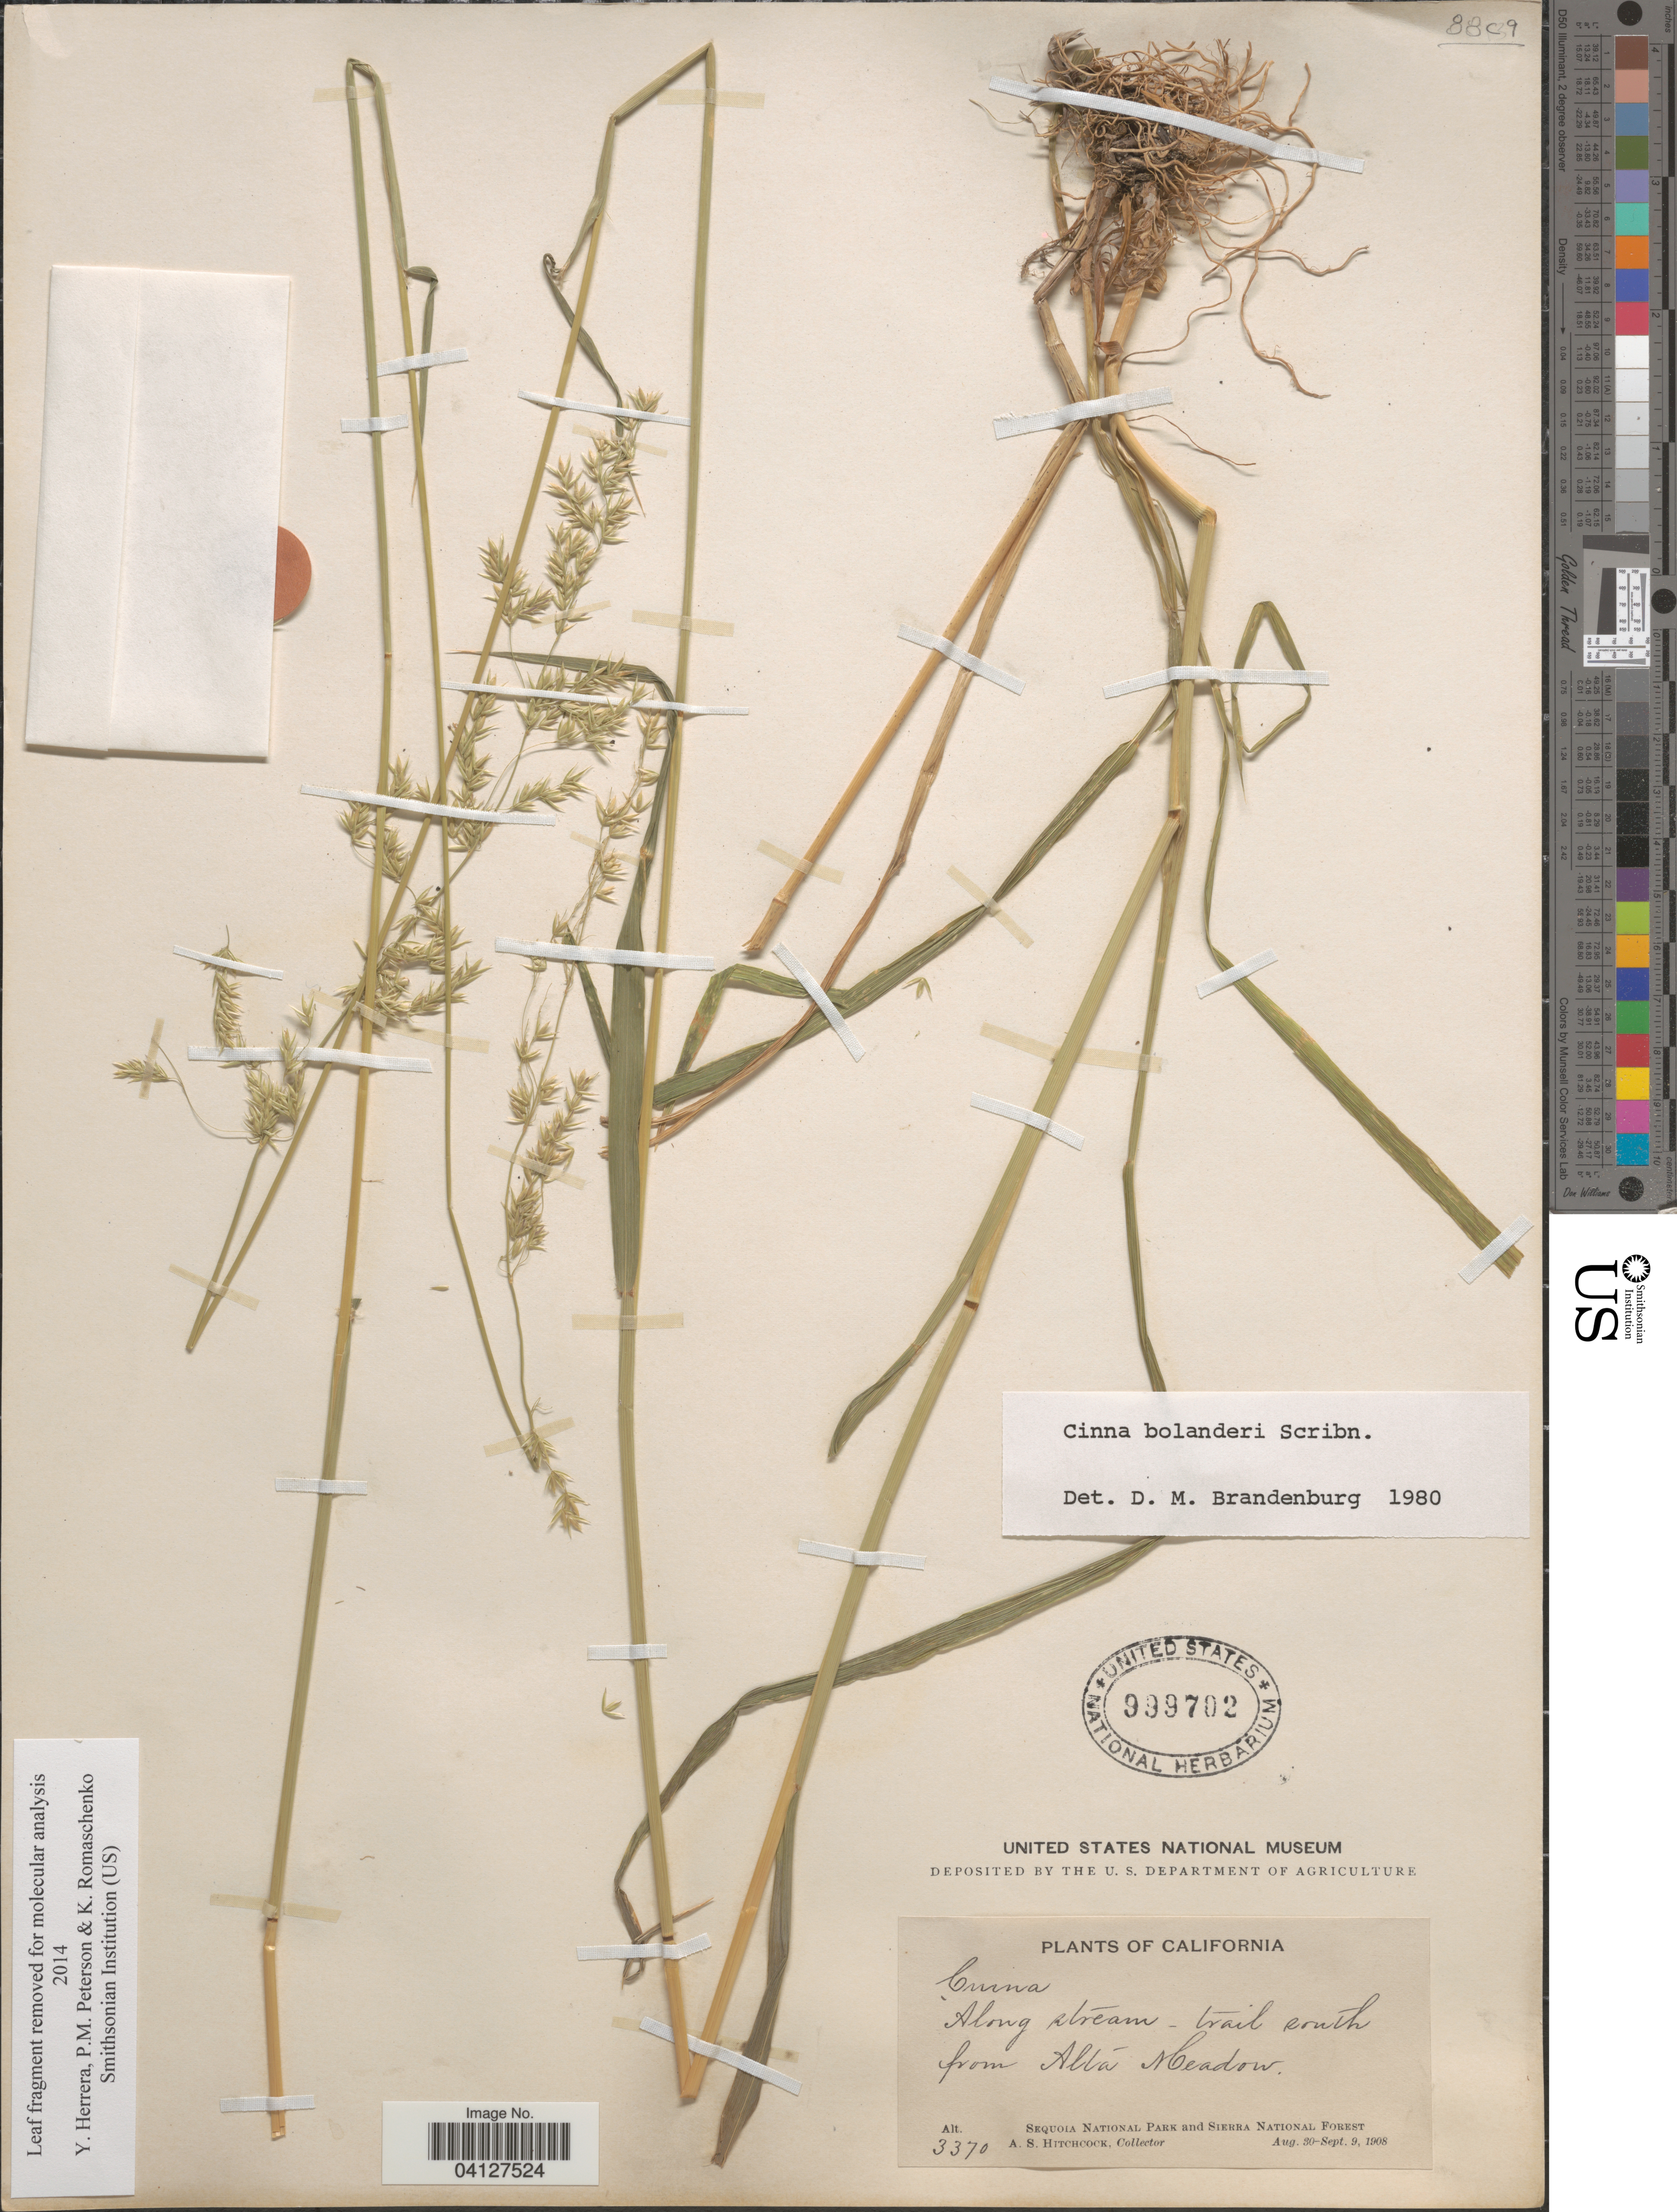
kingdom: Plantae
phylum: Tracheophyta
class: Liliopsida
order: Poales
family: Poaceae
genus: Cinna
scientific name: Cinna bolanderi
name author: Scribn.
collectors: A. S. Hitchcock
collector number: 3370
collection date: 1908-08-30/1908-09-09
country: United States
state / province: California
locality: Along stream - trail south from Alta Meadow. Sequoia National Park and Sierra National Forest.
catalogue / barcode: US 999702